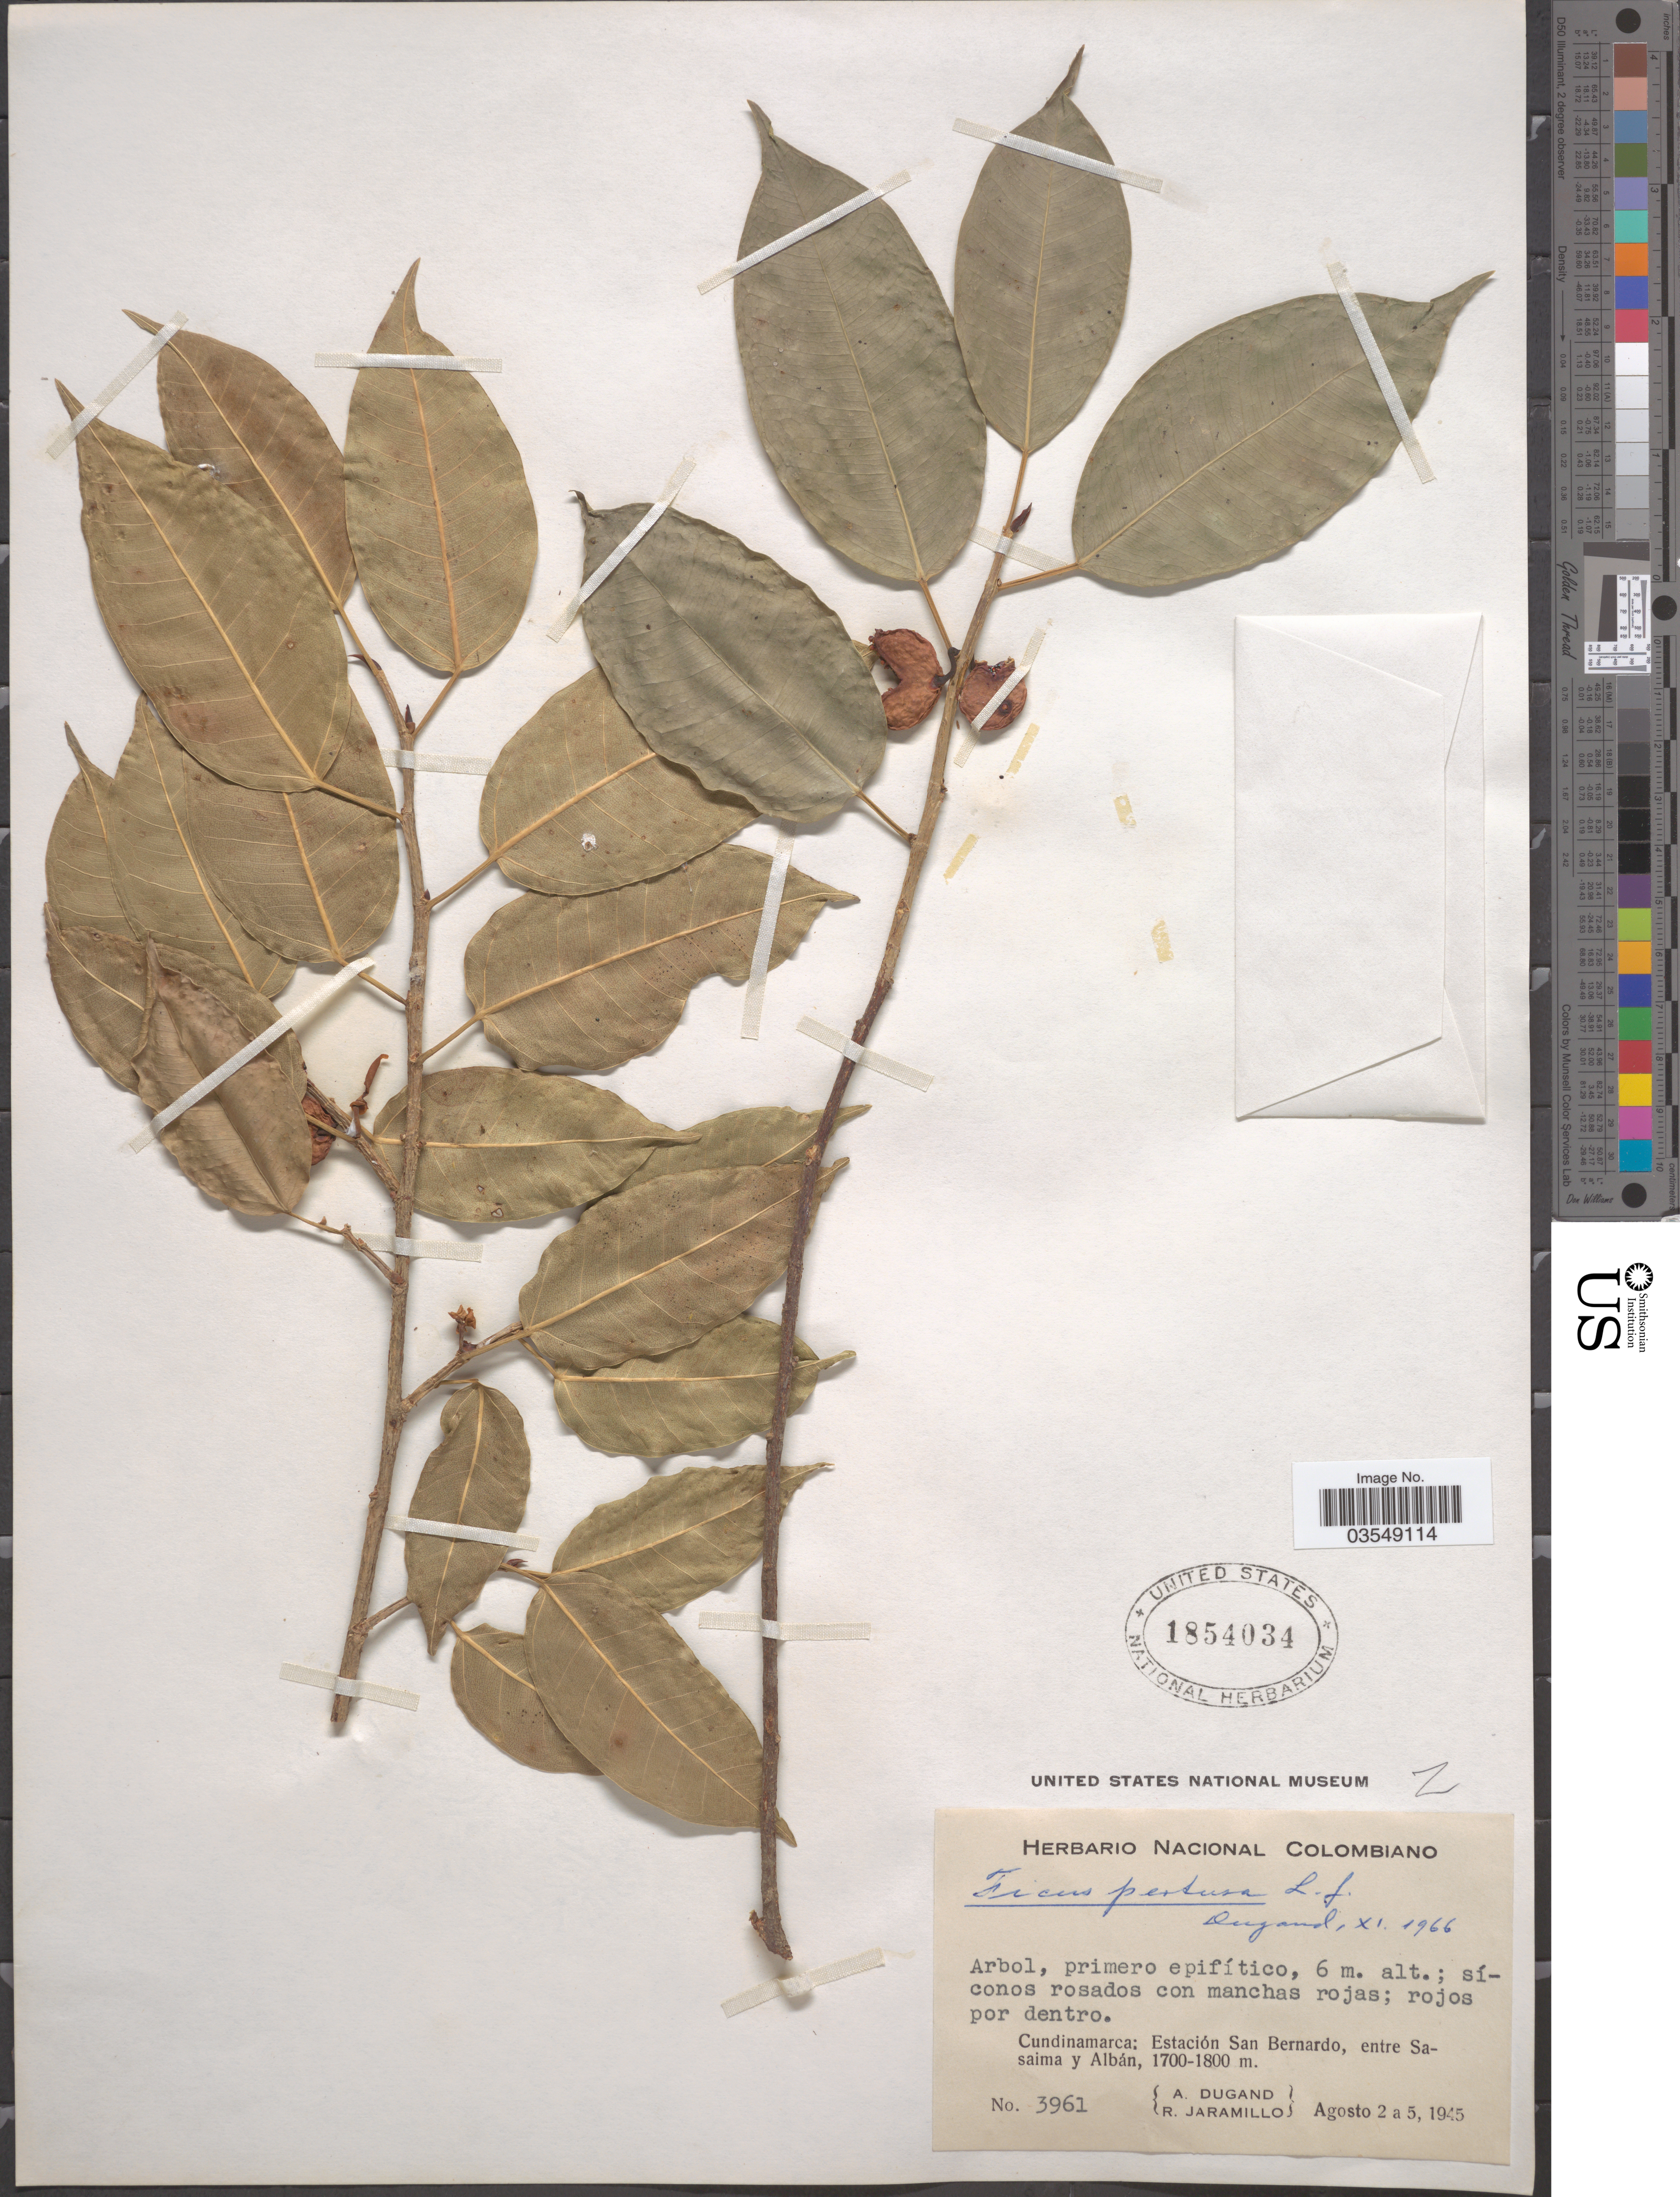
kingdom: Plantae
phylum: Tracheophyta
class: Magnoliopsida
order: Rosales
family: Moraceae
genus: Ficus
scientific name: Ficus pertusa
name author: L. f.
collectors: A. Dugand & R. Jaramillo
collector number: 3961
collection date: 1945-08-02/1945-08-05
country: Colombia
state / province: Cundinamarca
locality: Estación San Bernardo, entre Sasaima y Albán.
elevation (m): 1700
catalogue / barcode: US 1854034